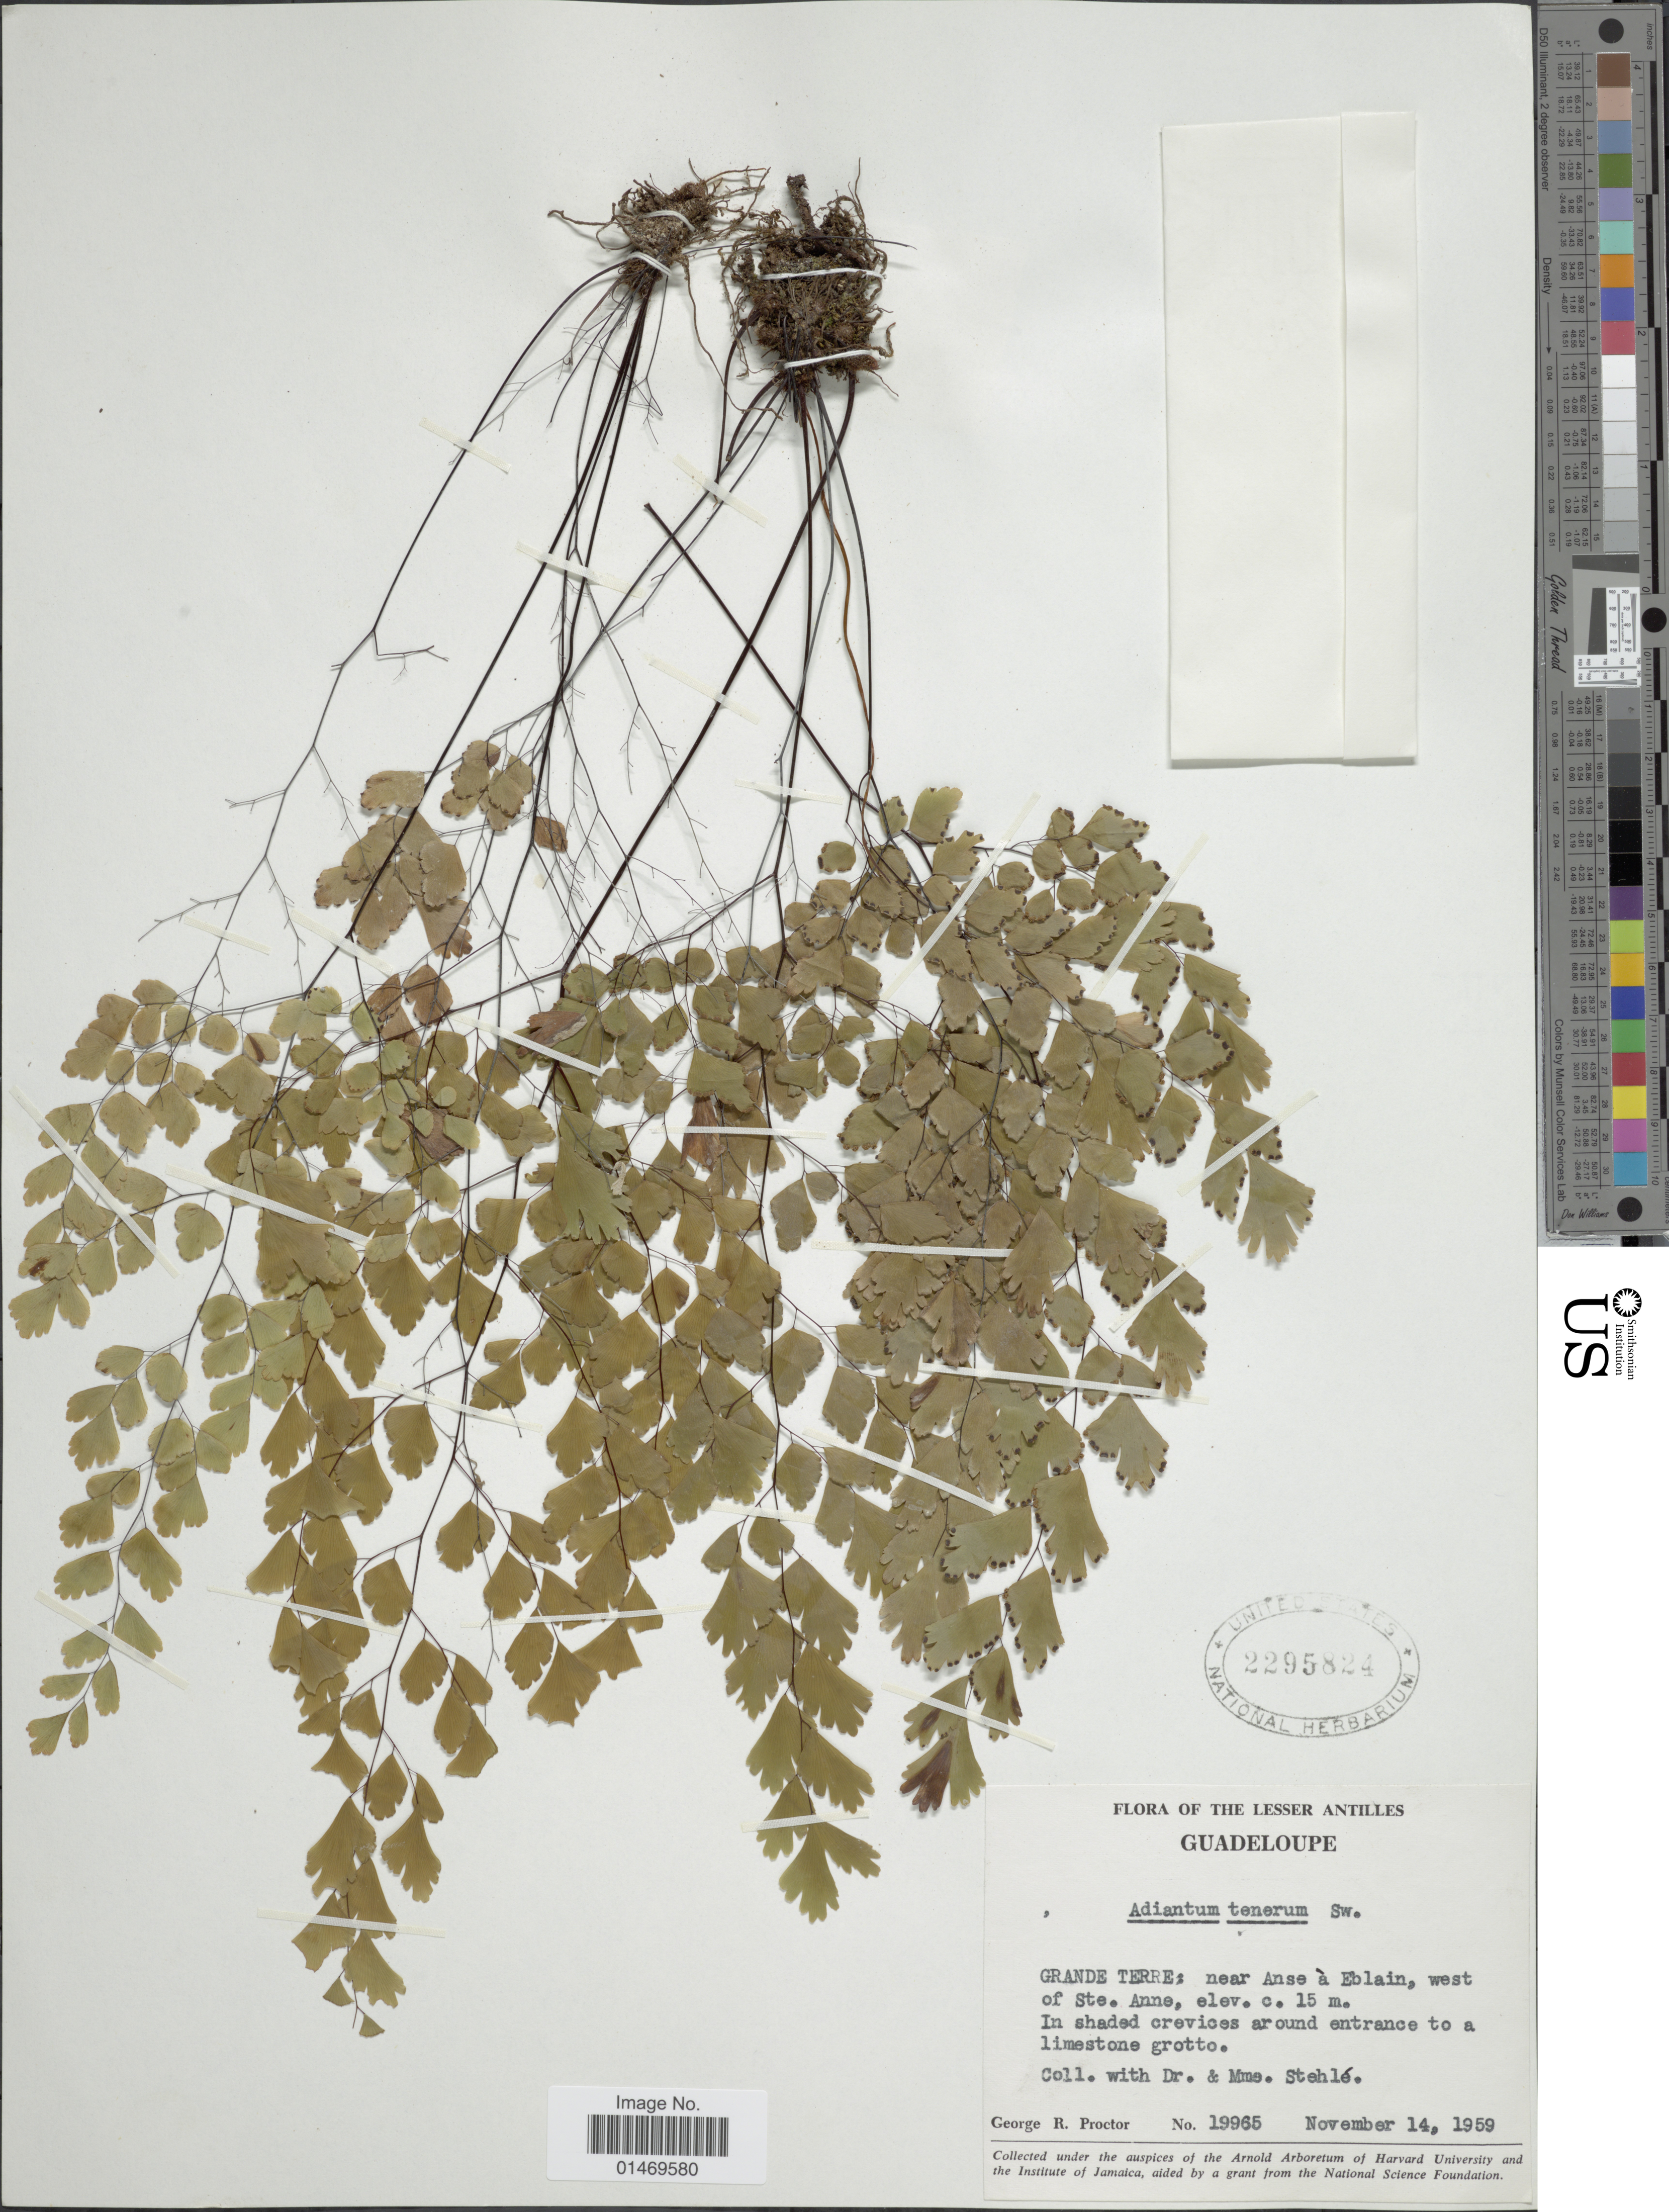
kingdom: Plantae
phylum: Tracheophyta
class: Polypodiopsida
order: Polypodiales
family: Pteridaceae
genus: Adiantum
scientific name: Adiantum tenerum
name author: Sw.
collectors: G. R. Proctor & M. Stehlé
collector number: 19965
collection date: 1959-11-14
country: Guadeloupe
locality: Grand Terre: near Anse a Eblain, west of St. Anne,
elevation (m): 15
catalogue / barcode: US 2295824